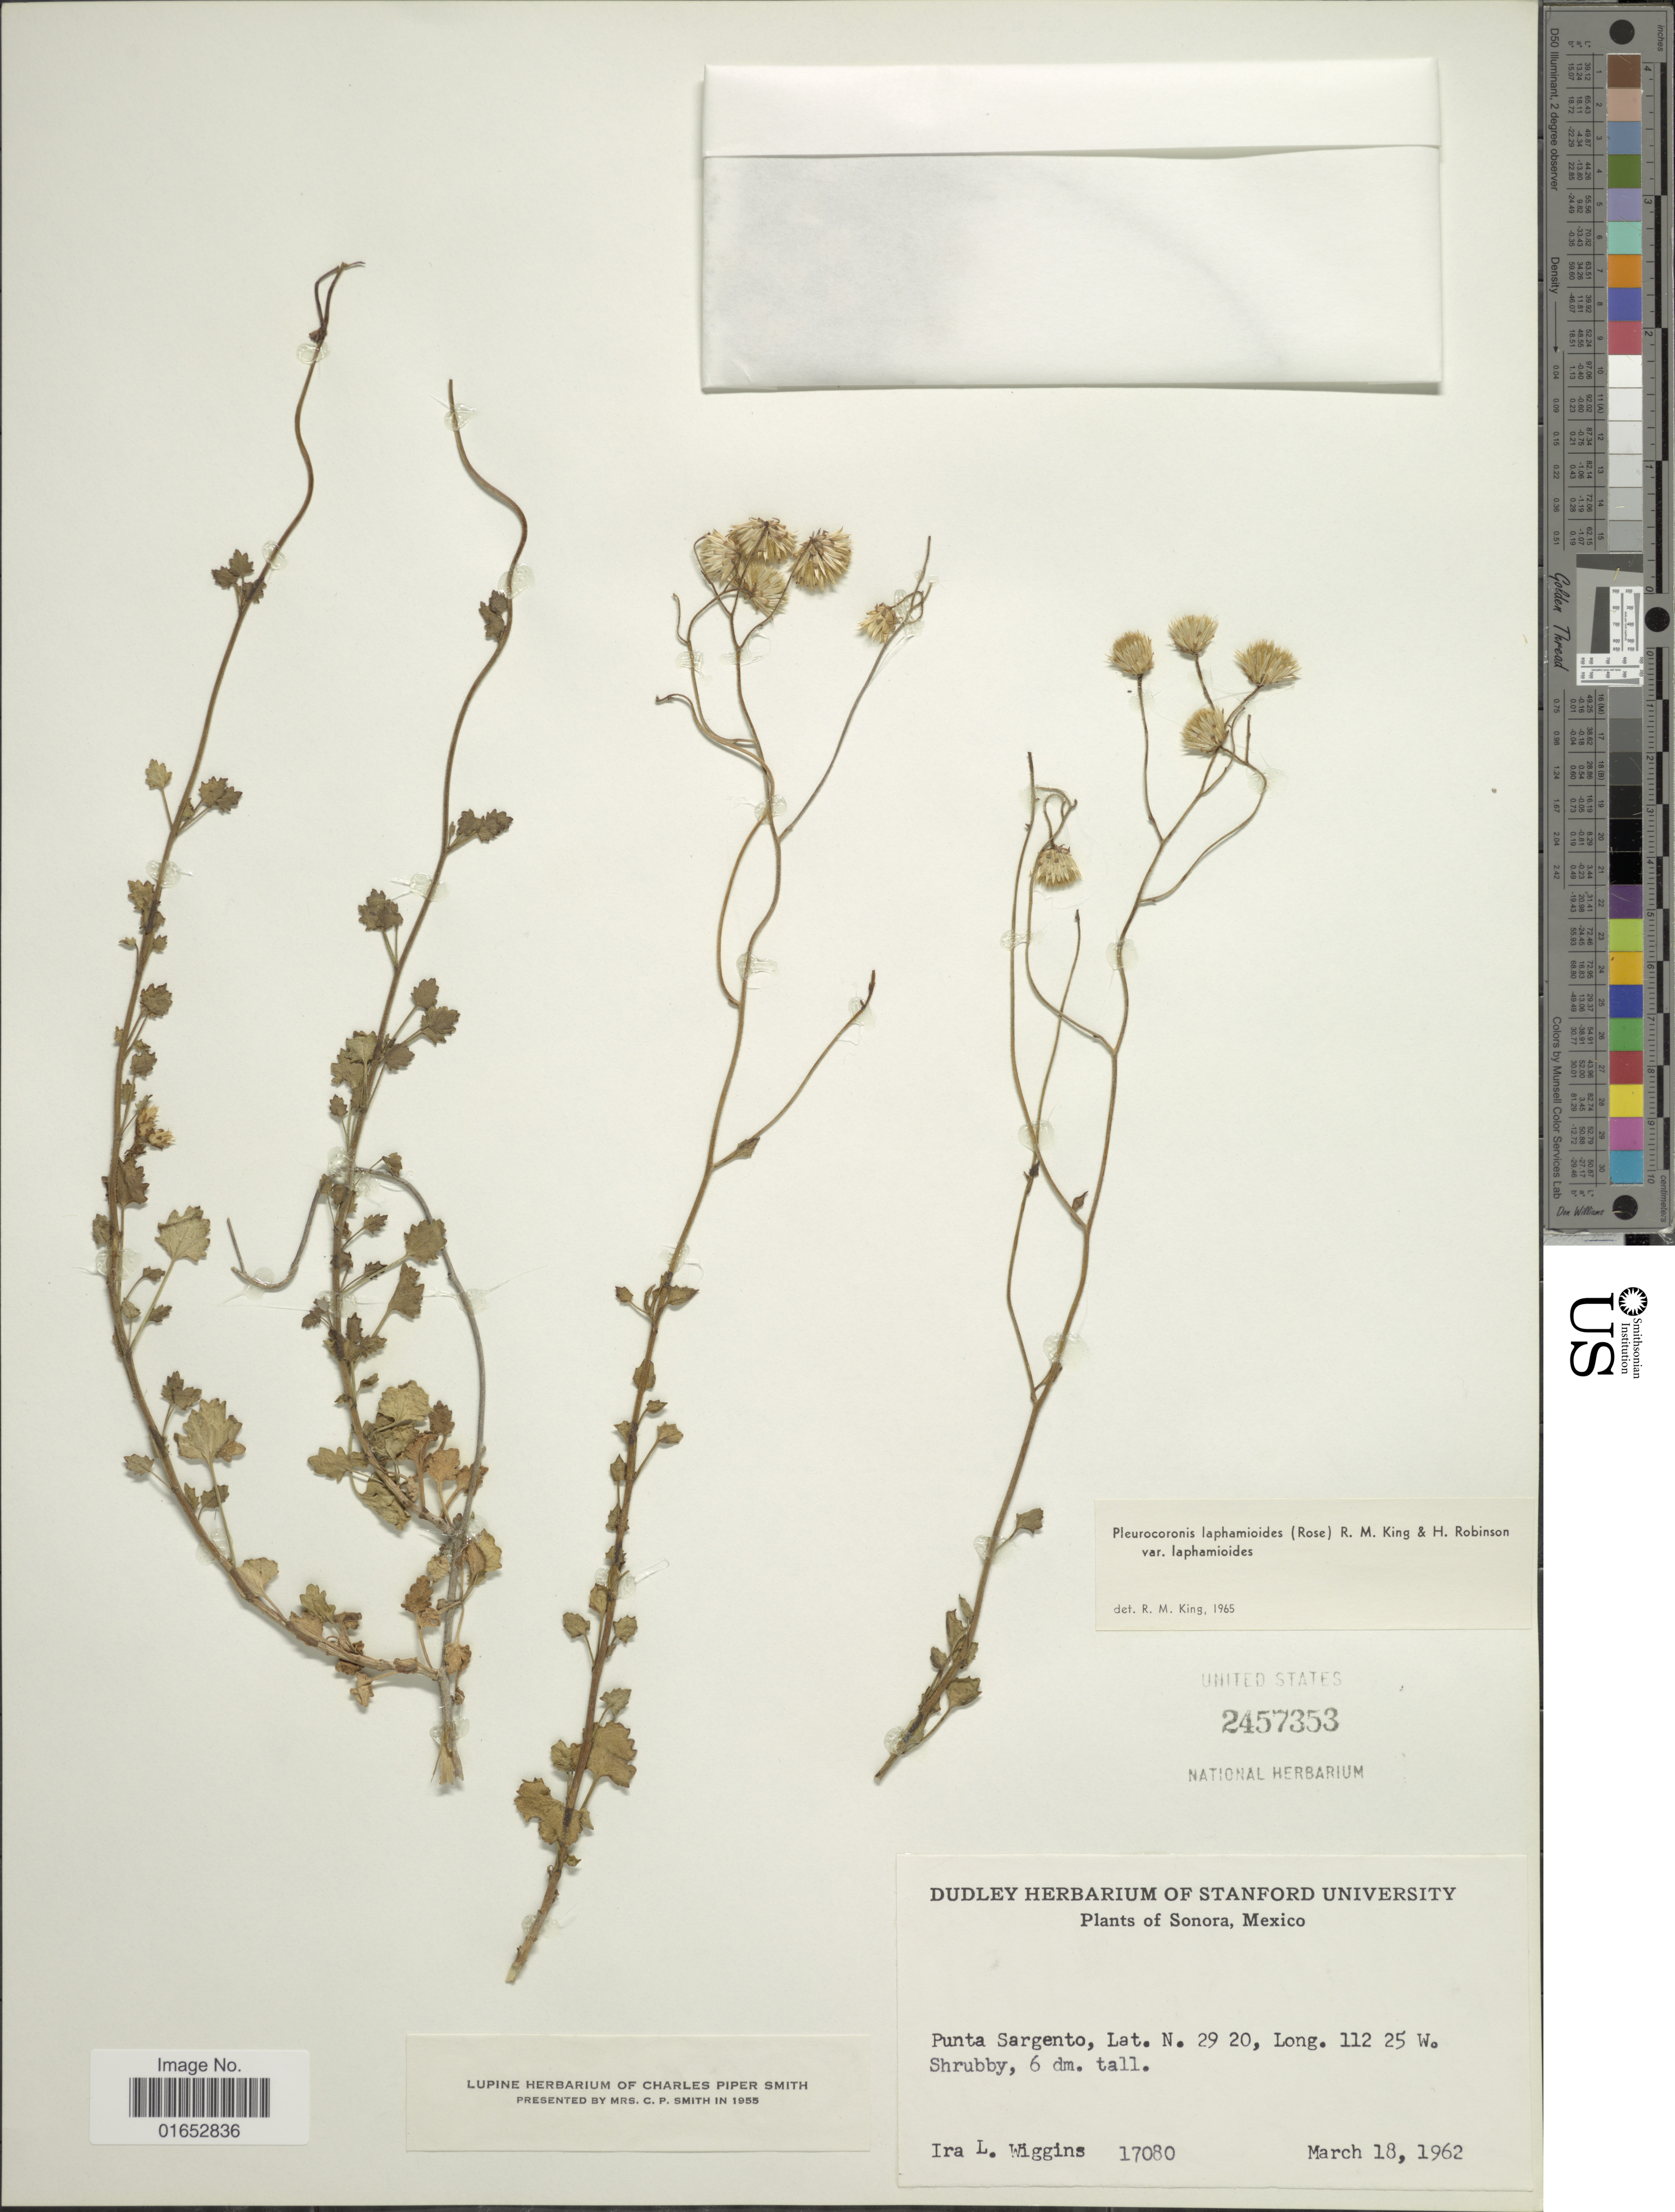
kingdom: Plantae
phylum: Tracheophyta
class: Magnoliopsida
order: Asterales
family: Asteraceae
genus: Pleurocoronis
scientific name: Pleurocoronis laphamioides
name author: (Rose) R.M. King & H. Rob.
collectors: I. L. Wiggins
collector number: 17080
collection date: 1962-03-18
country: Mexico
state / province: Sonora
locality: Punta Sargento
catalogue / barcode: US 2457353